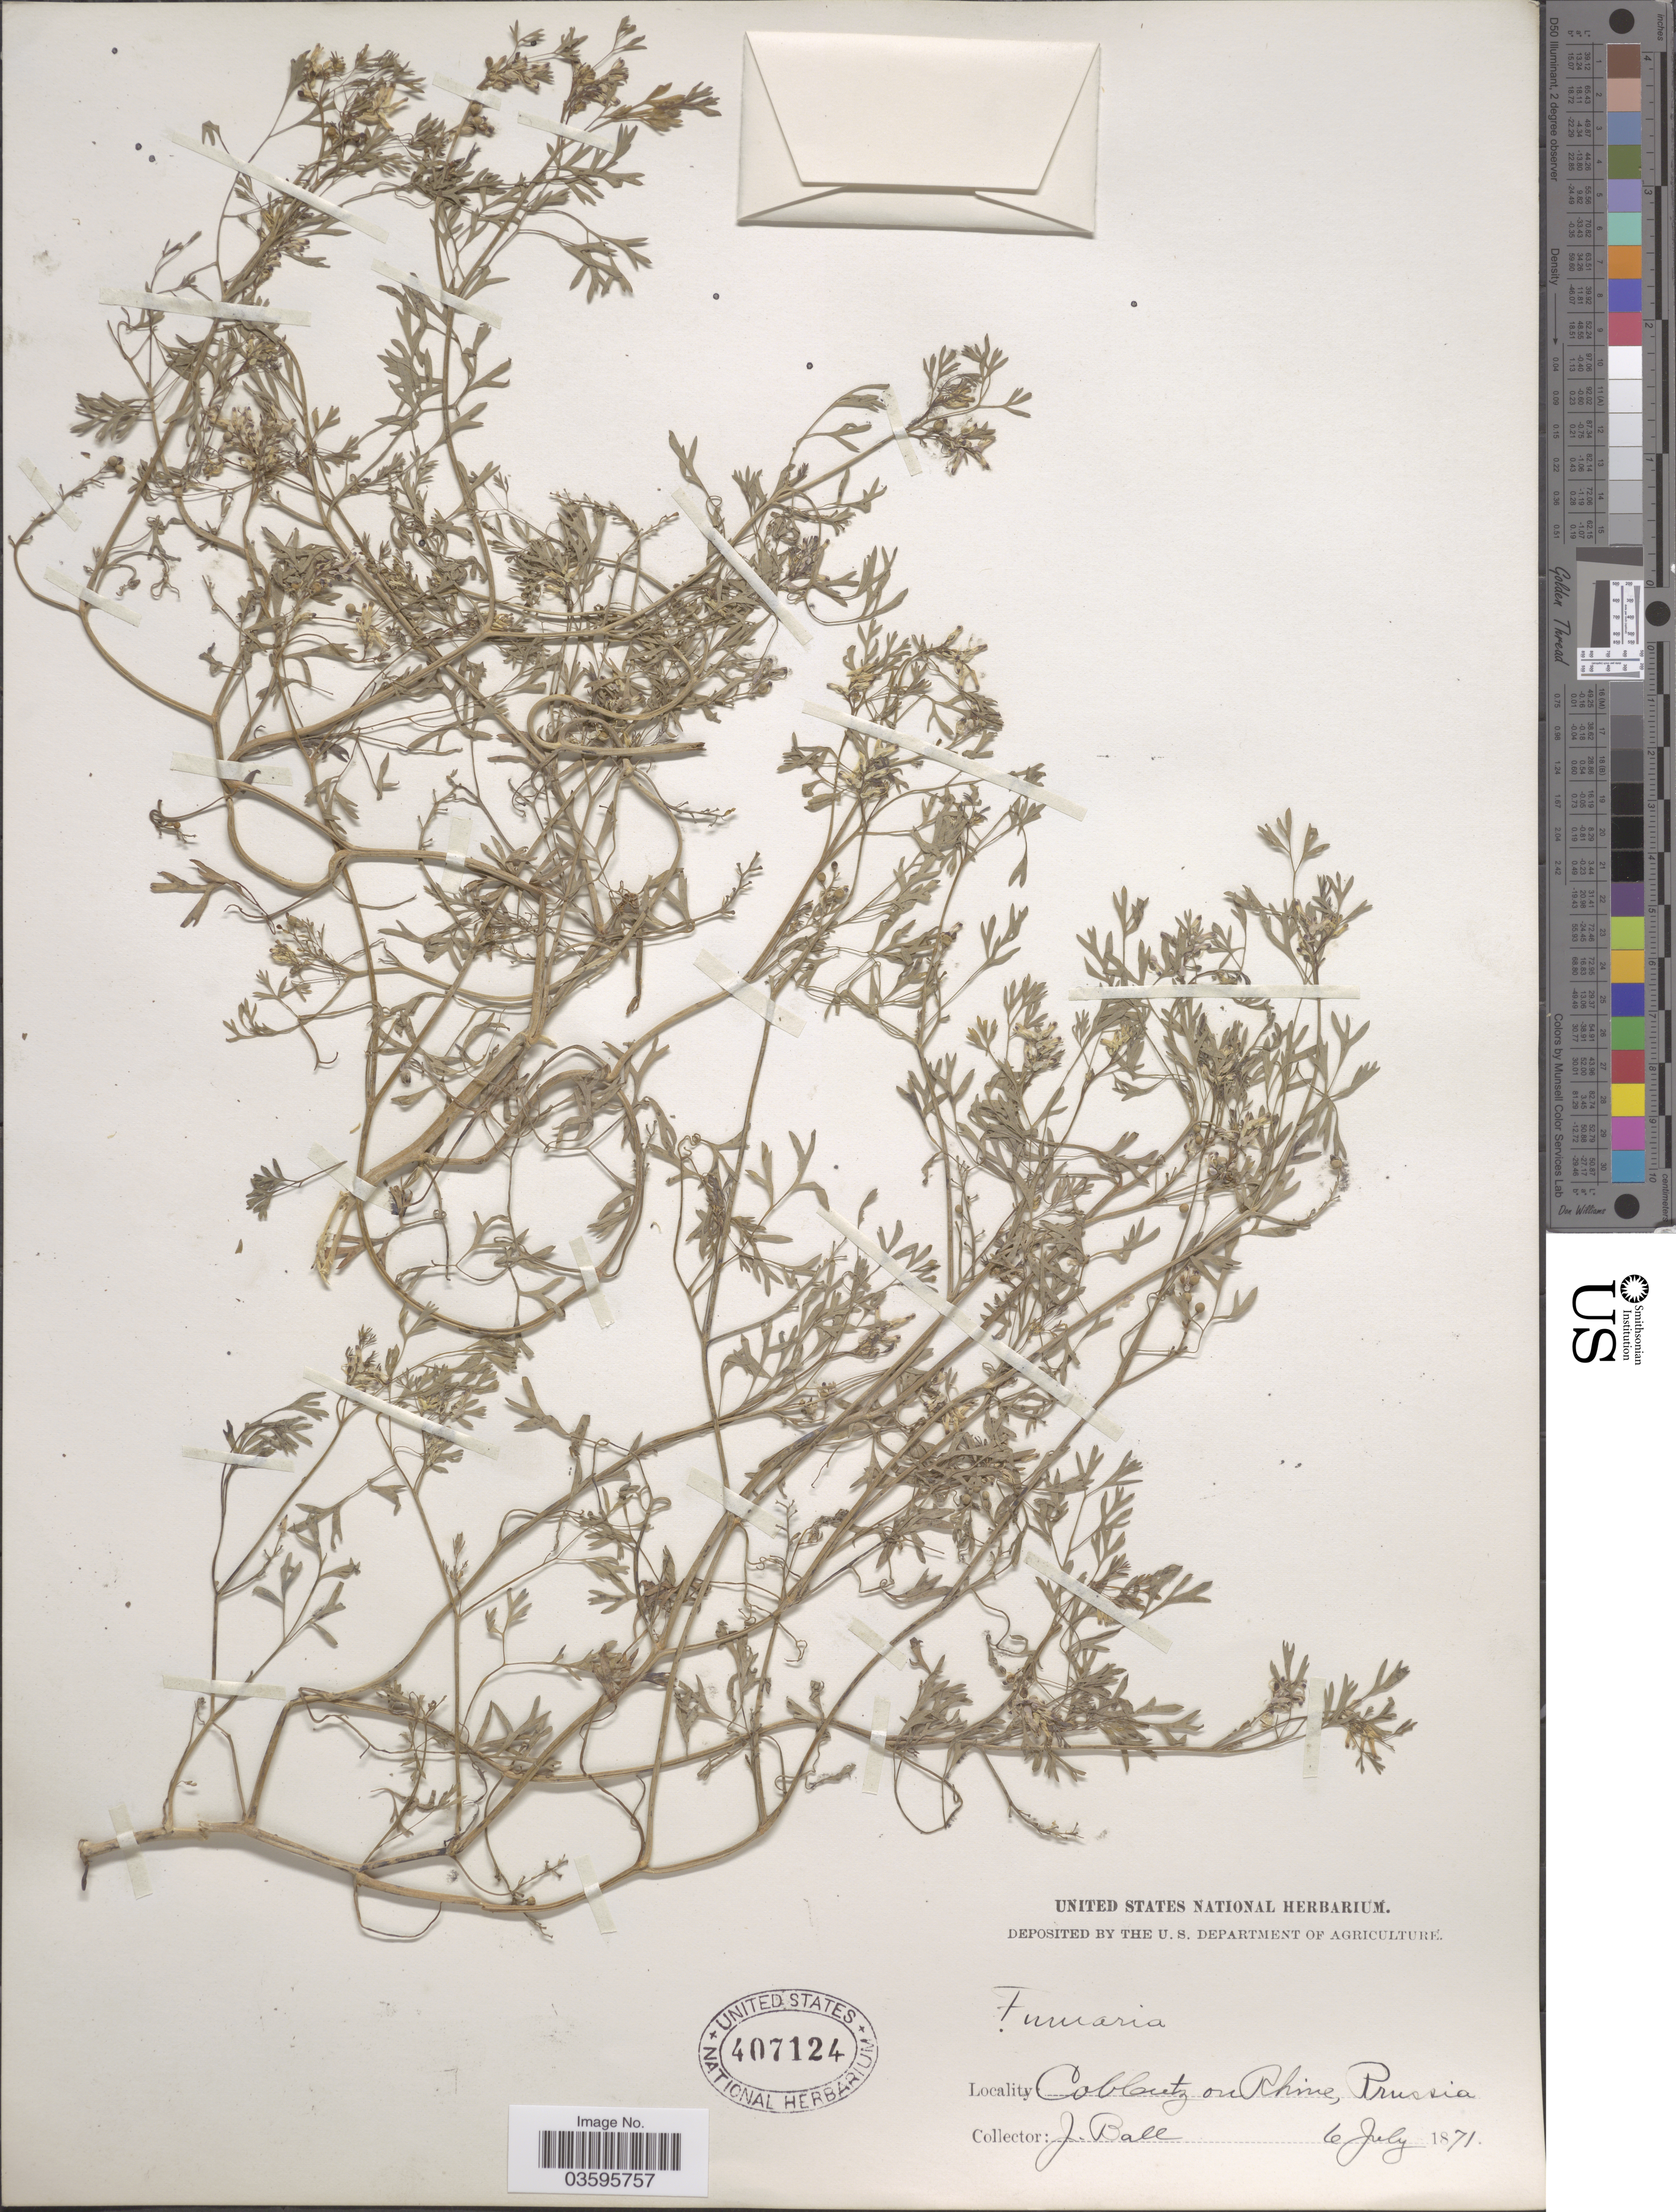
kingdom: Plantae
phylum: Tracheophyta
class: Magnoliopsida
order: Ranunculales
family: Papaveraceae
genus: Fumaria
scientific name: Fumaria sp.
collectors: J. Ball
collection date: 1871-07-06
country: Germany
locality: Coblantz on Rhine, Prussia.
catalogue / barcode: US 407124